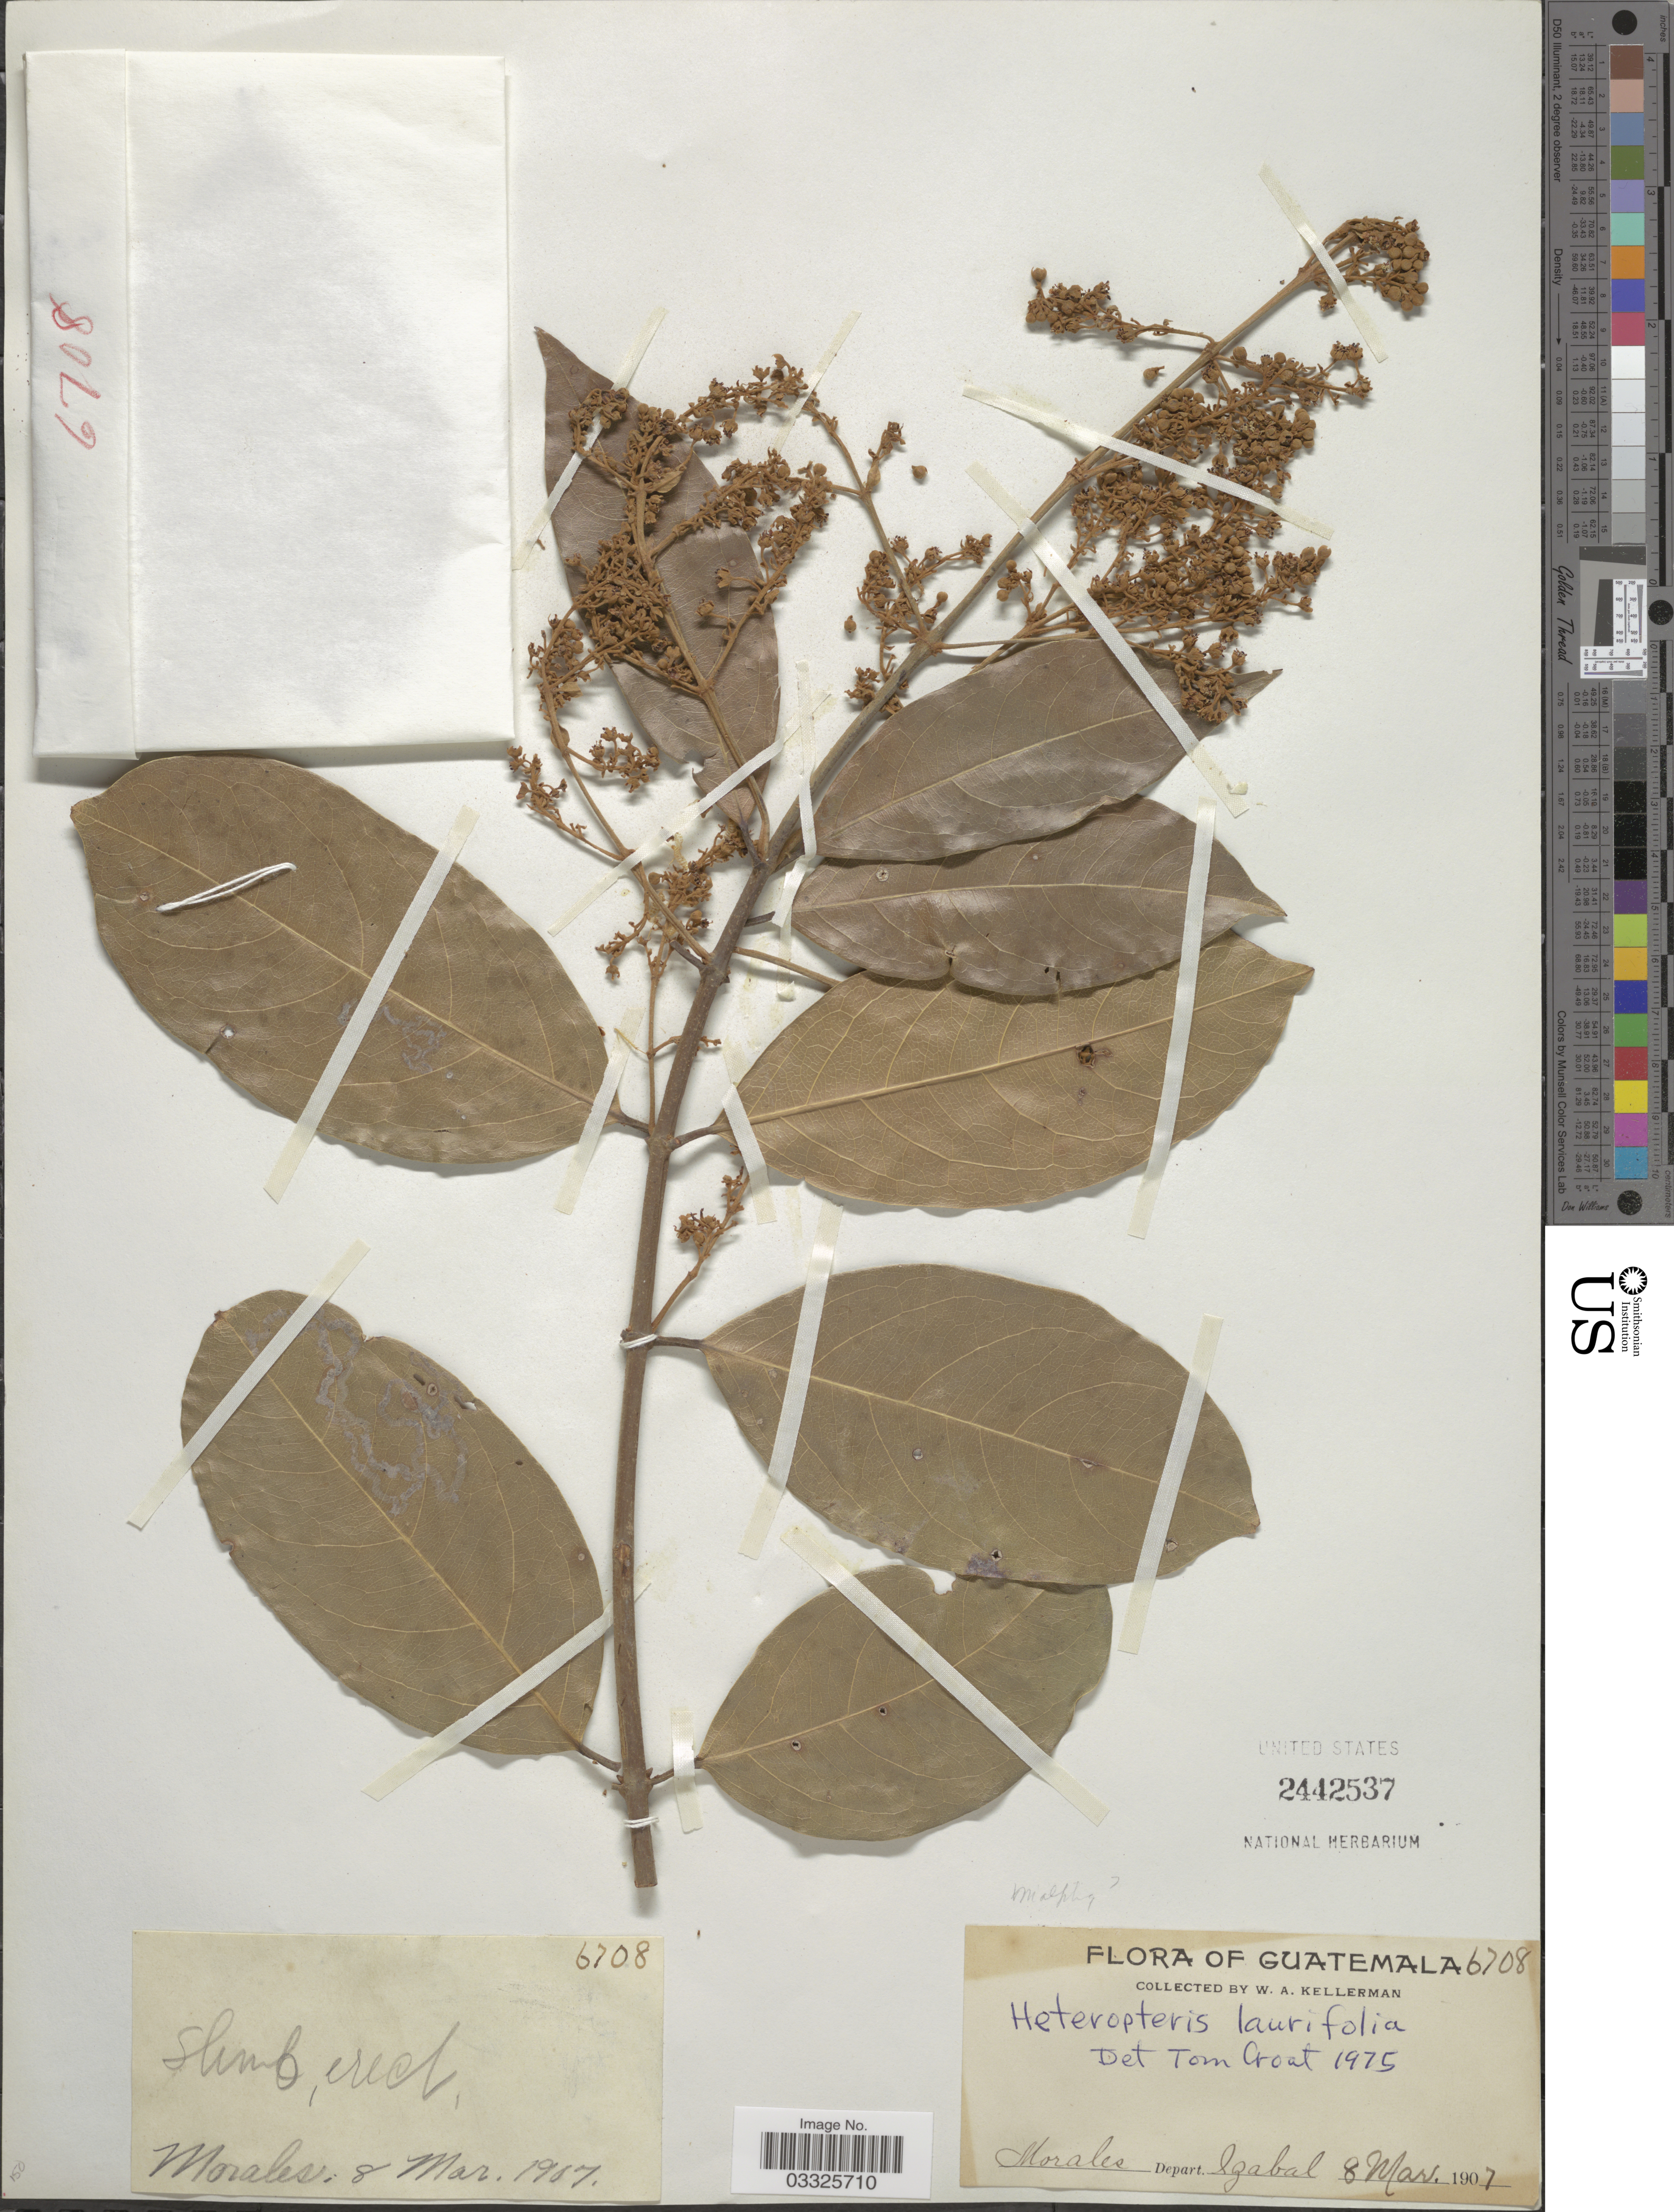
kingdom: Plantae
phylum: Tracheophyta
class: Magnoliopsida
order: Malpighiales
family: Malpighiaceae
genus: Heteropterys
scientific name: Heteropterys laurifolia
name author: (L.) A. Juss.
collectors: W. Kellerman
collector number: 6708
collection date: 1907-03-08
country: Guatemala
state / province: Izabal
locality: Morales. Depart. Izabal.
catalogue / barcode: US 2442537